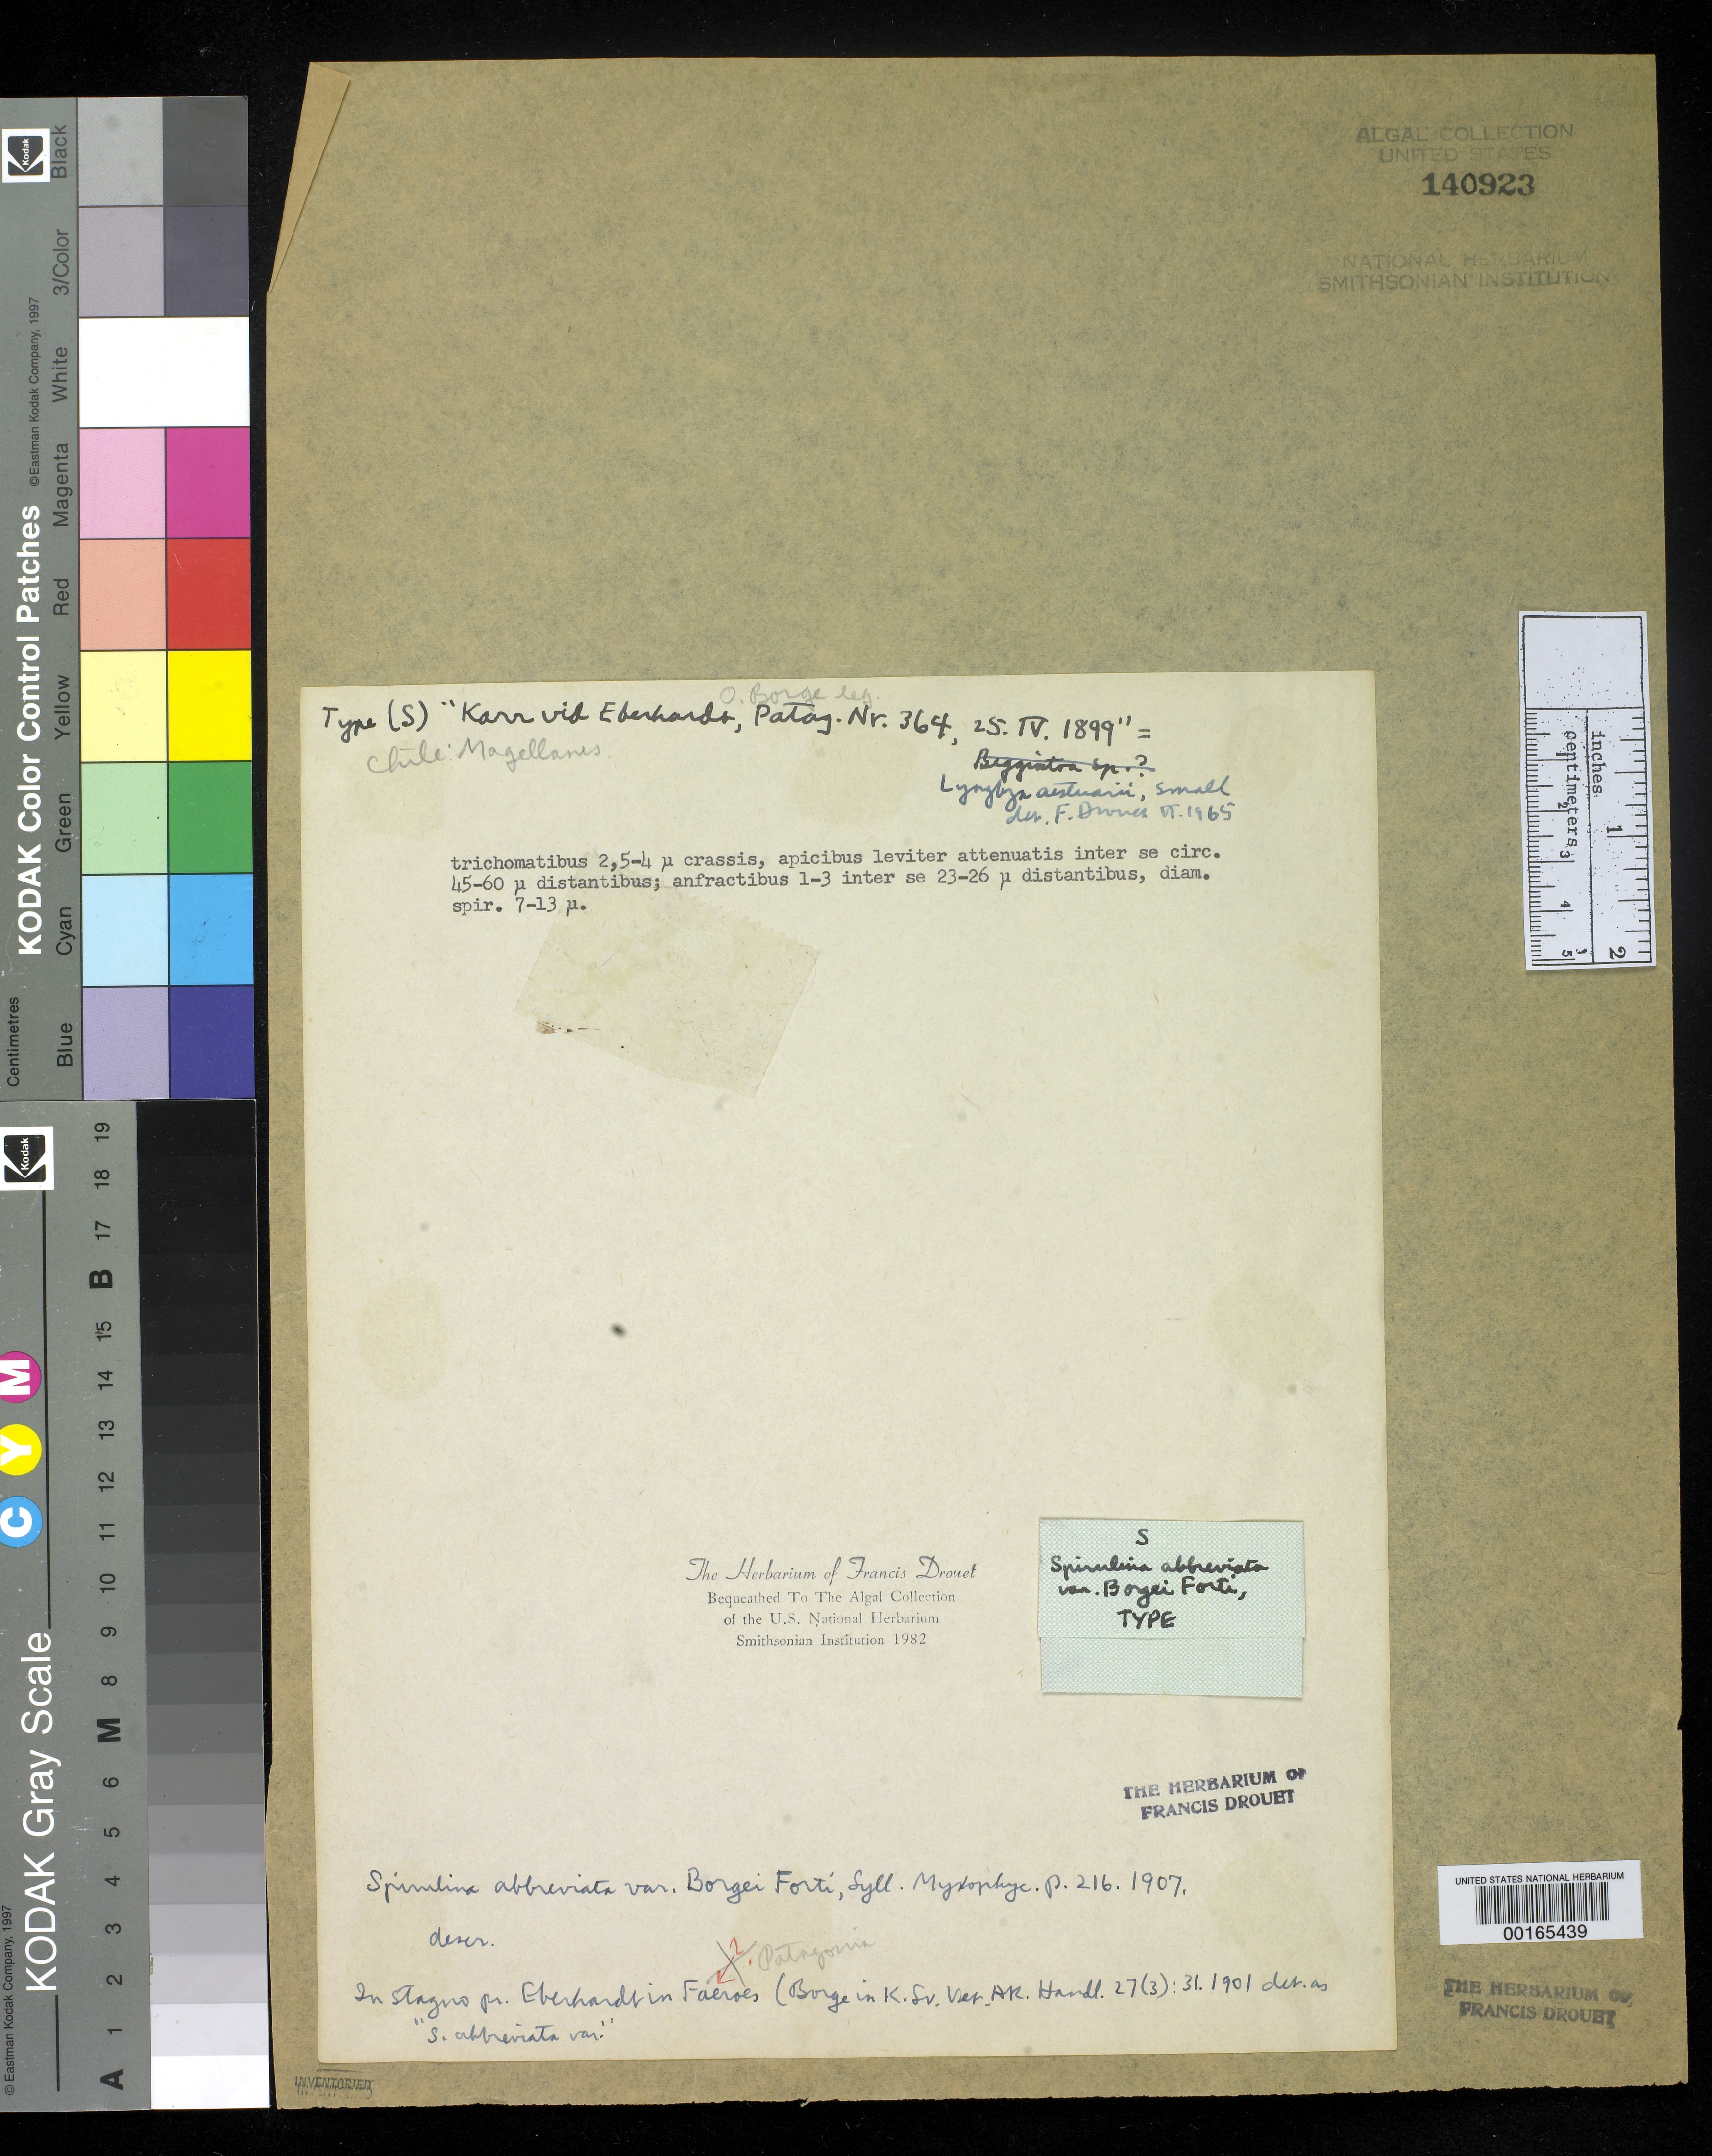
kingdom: Bacteria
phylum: Cyanobacteria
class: Cyanobacteriia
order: Cyanobacteriales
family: Spirulinaceae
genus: Spirulina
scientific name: Spirulina abbreviata var. borgei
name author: Forti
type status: Isotype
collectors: O. Borge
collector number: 364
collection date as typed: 25 Apr 1899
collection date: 1899-04-25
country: Chile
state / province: Magallanes y de la Antártica Chilena (XII)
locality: Near Eberhardt. Patagonia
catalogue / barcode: US 140923